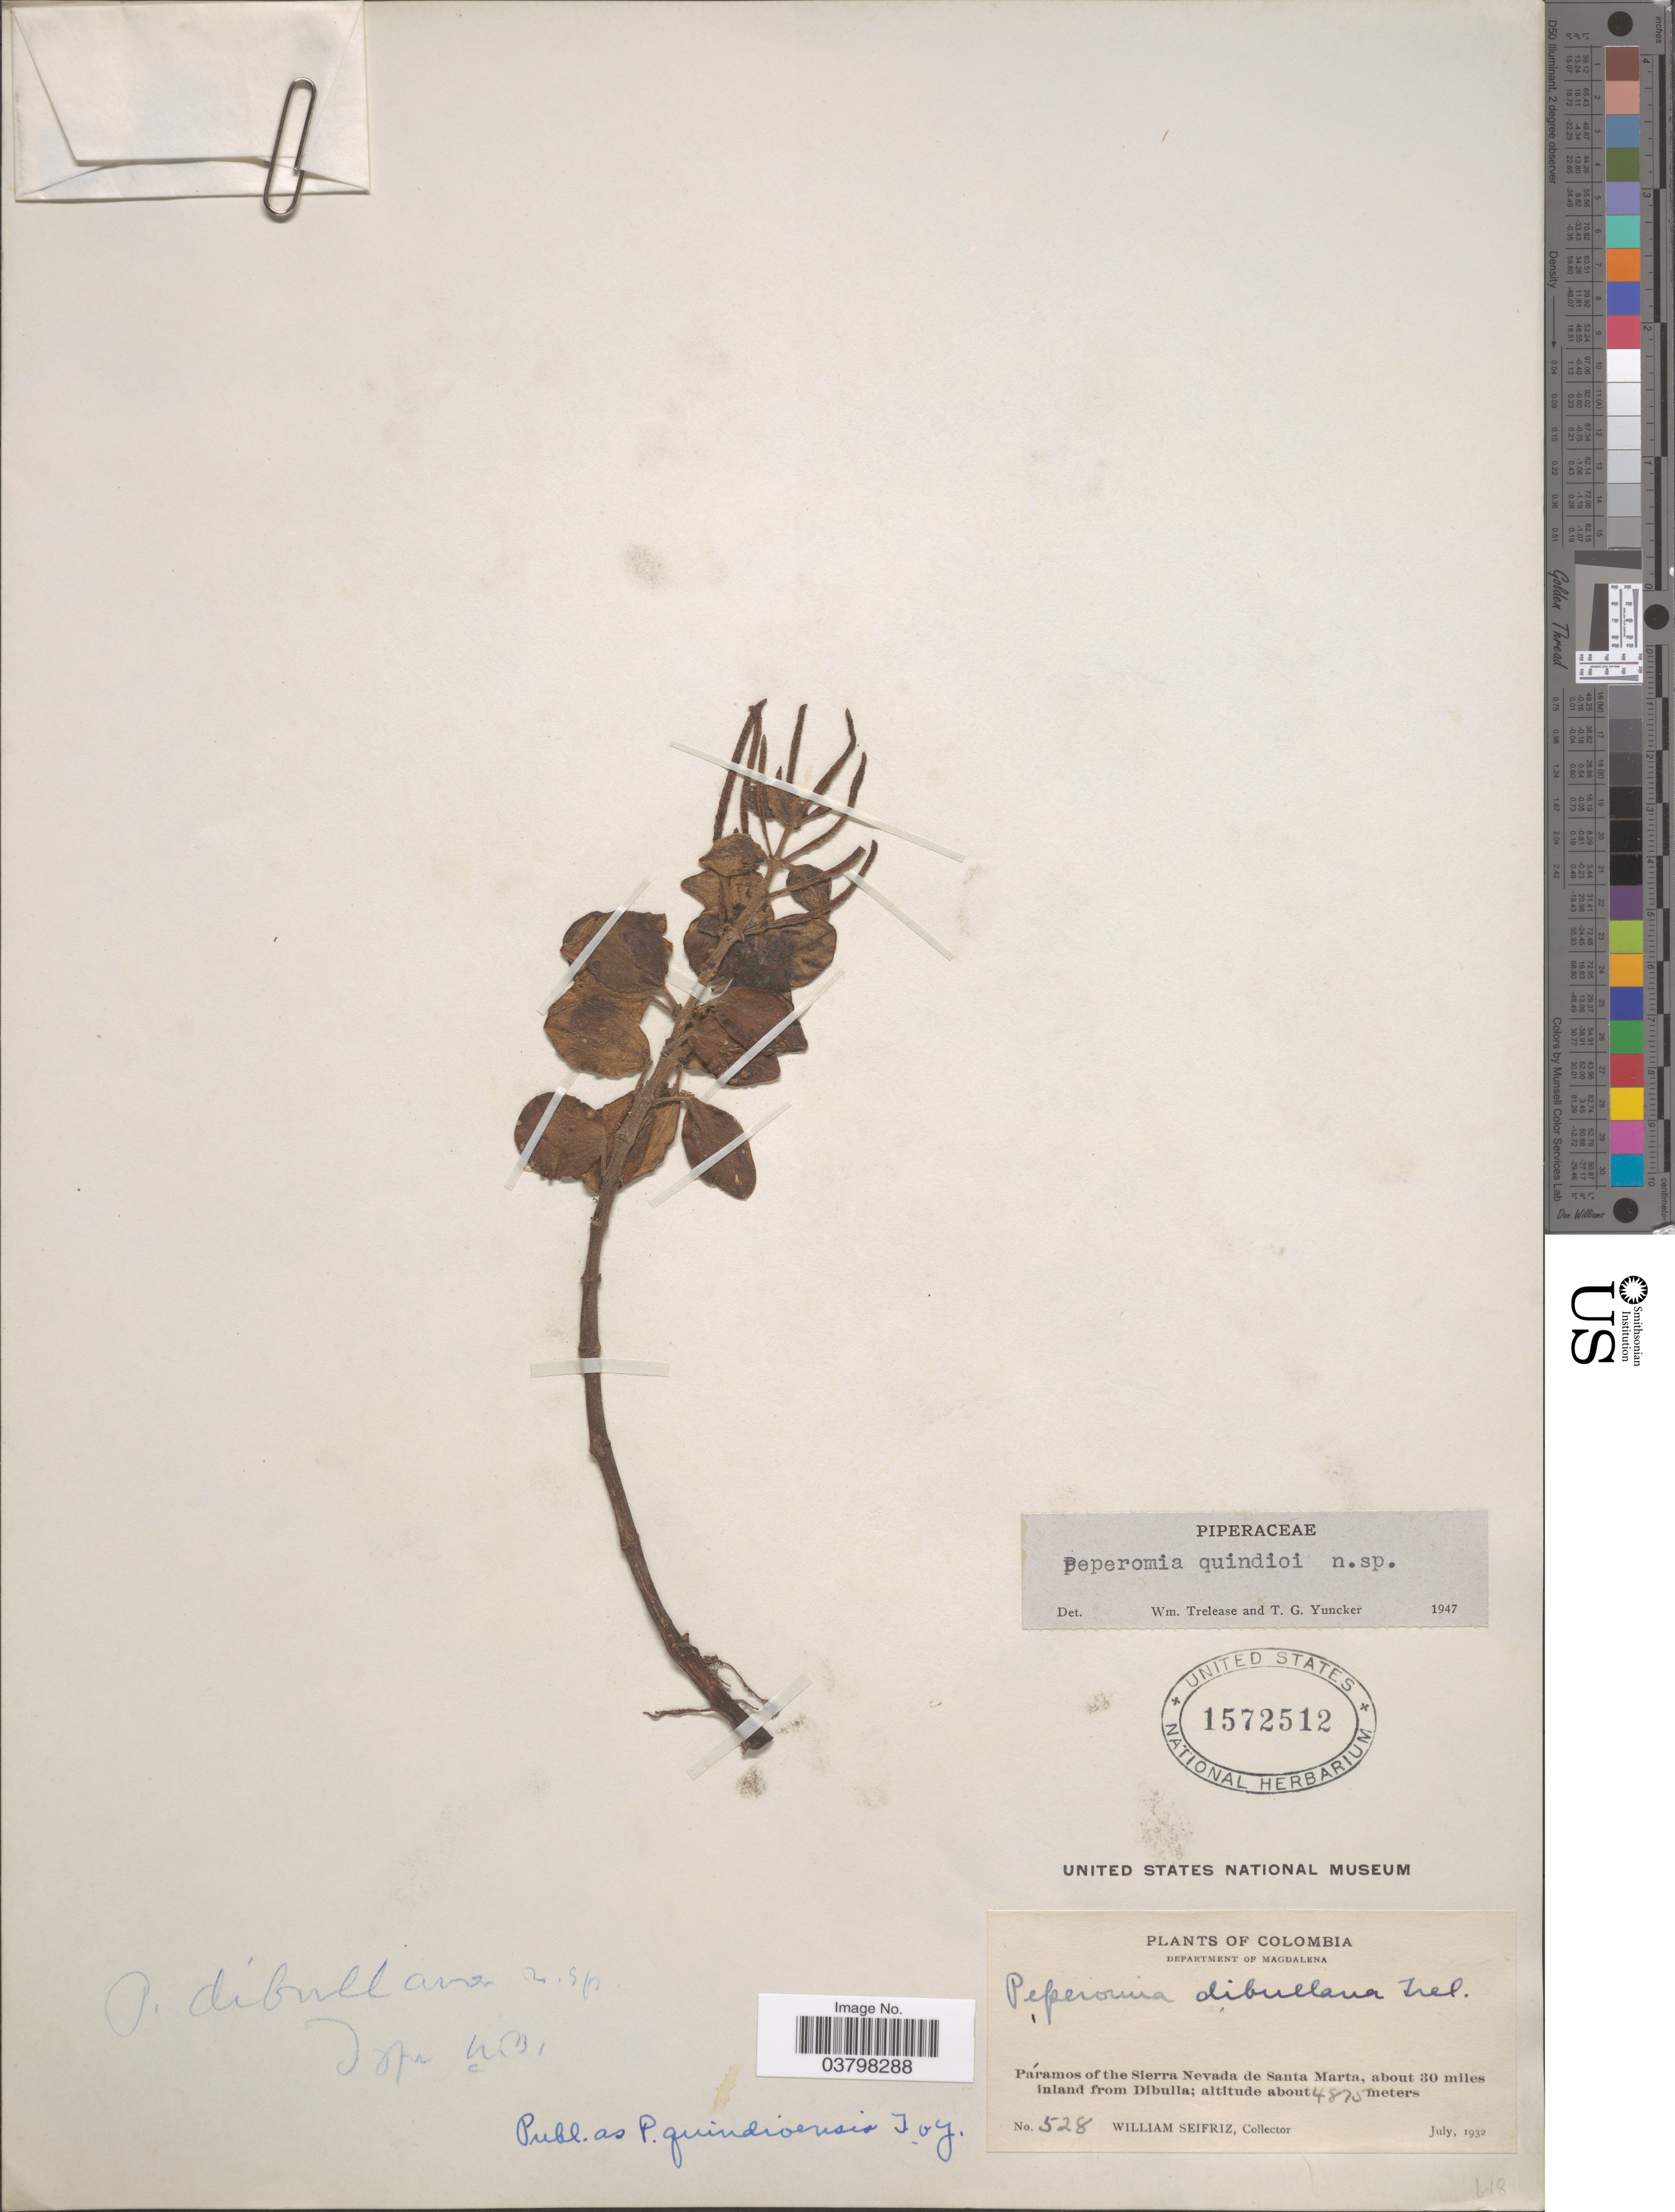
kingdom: Plantae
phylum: Tracheophyta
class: Magnoliopsida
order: Piperales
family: Piperaceae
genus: Peperomia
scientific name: Peperomia quindioensis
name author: Trel. & Yunck.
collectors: W. Seifriz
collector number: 528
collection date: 1932-07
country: Colombia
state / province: Magdalena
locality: Department of Magdalena. Páramos of the Sierra Nevada de Santa Marta, about 30 miles inland from Dibulla.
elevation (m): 4875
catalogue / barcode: US 1572512